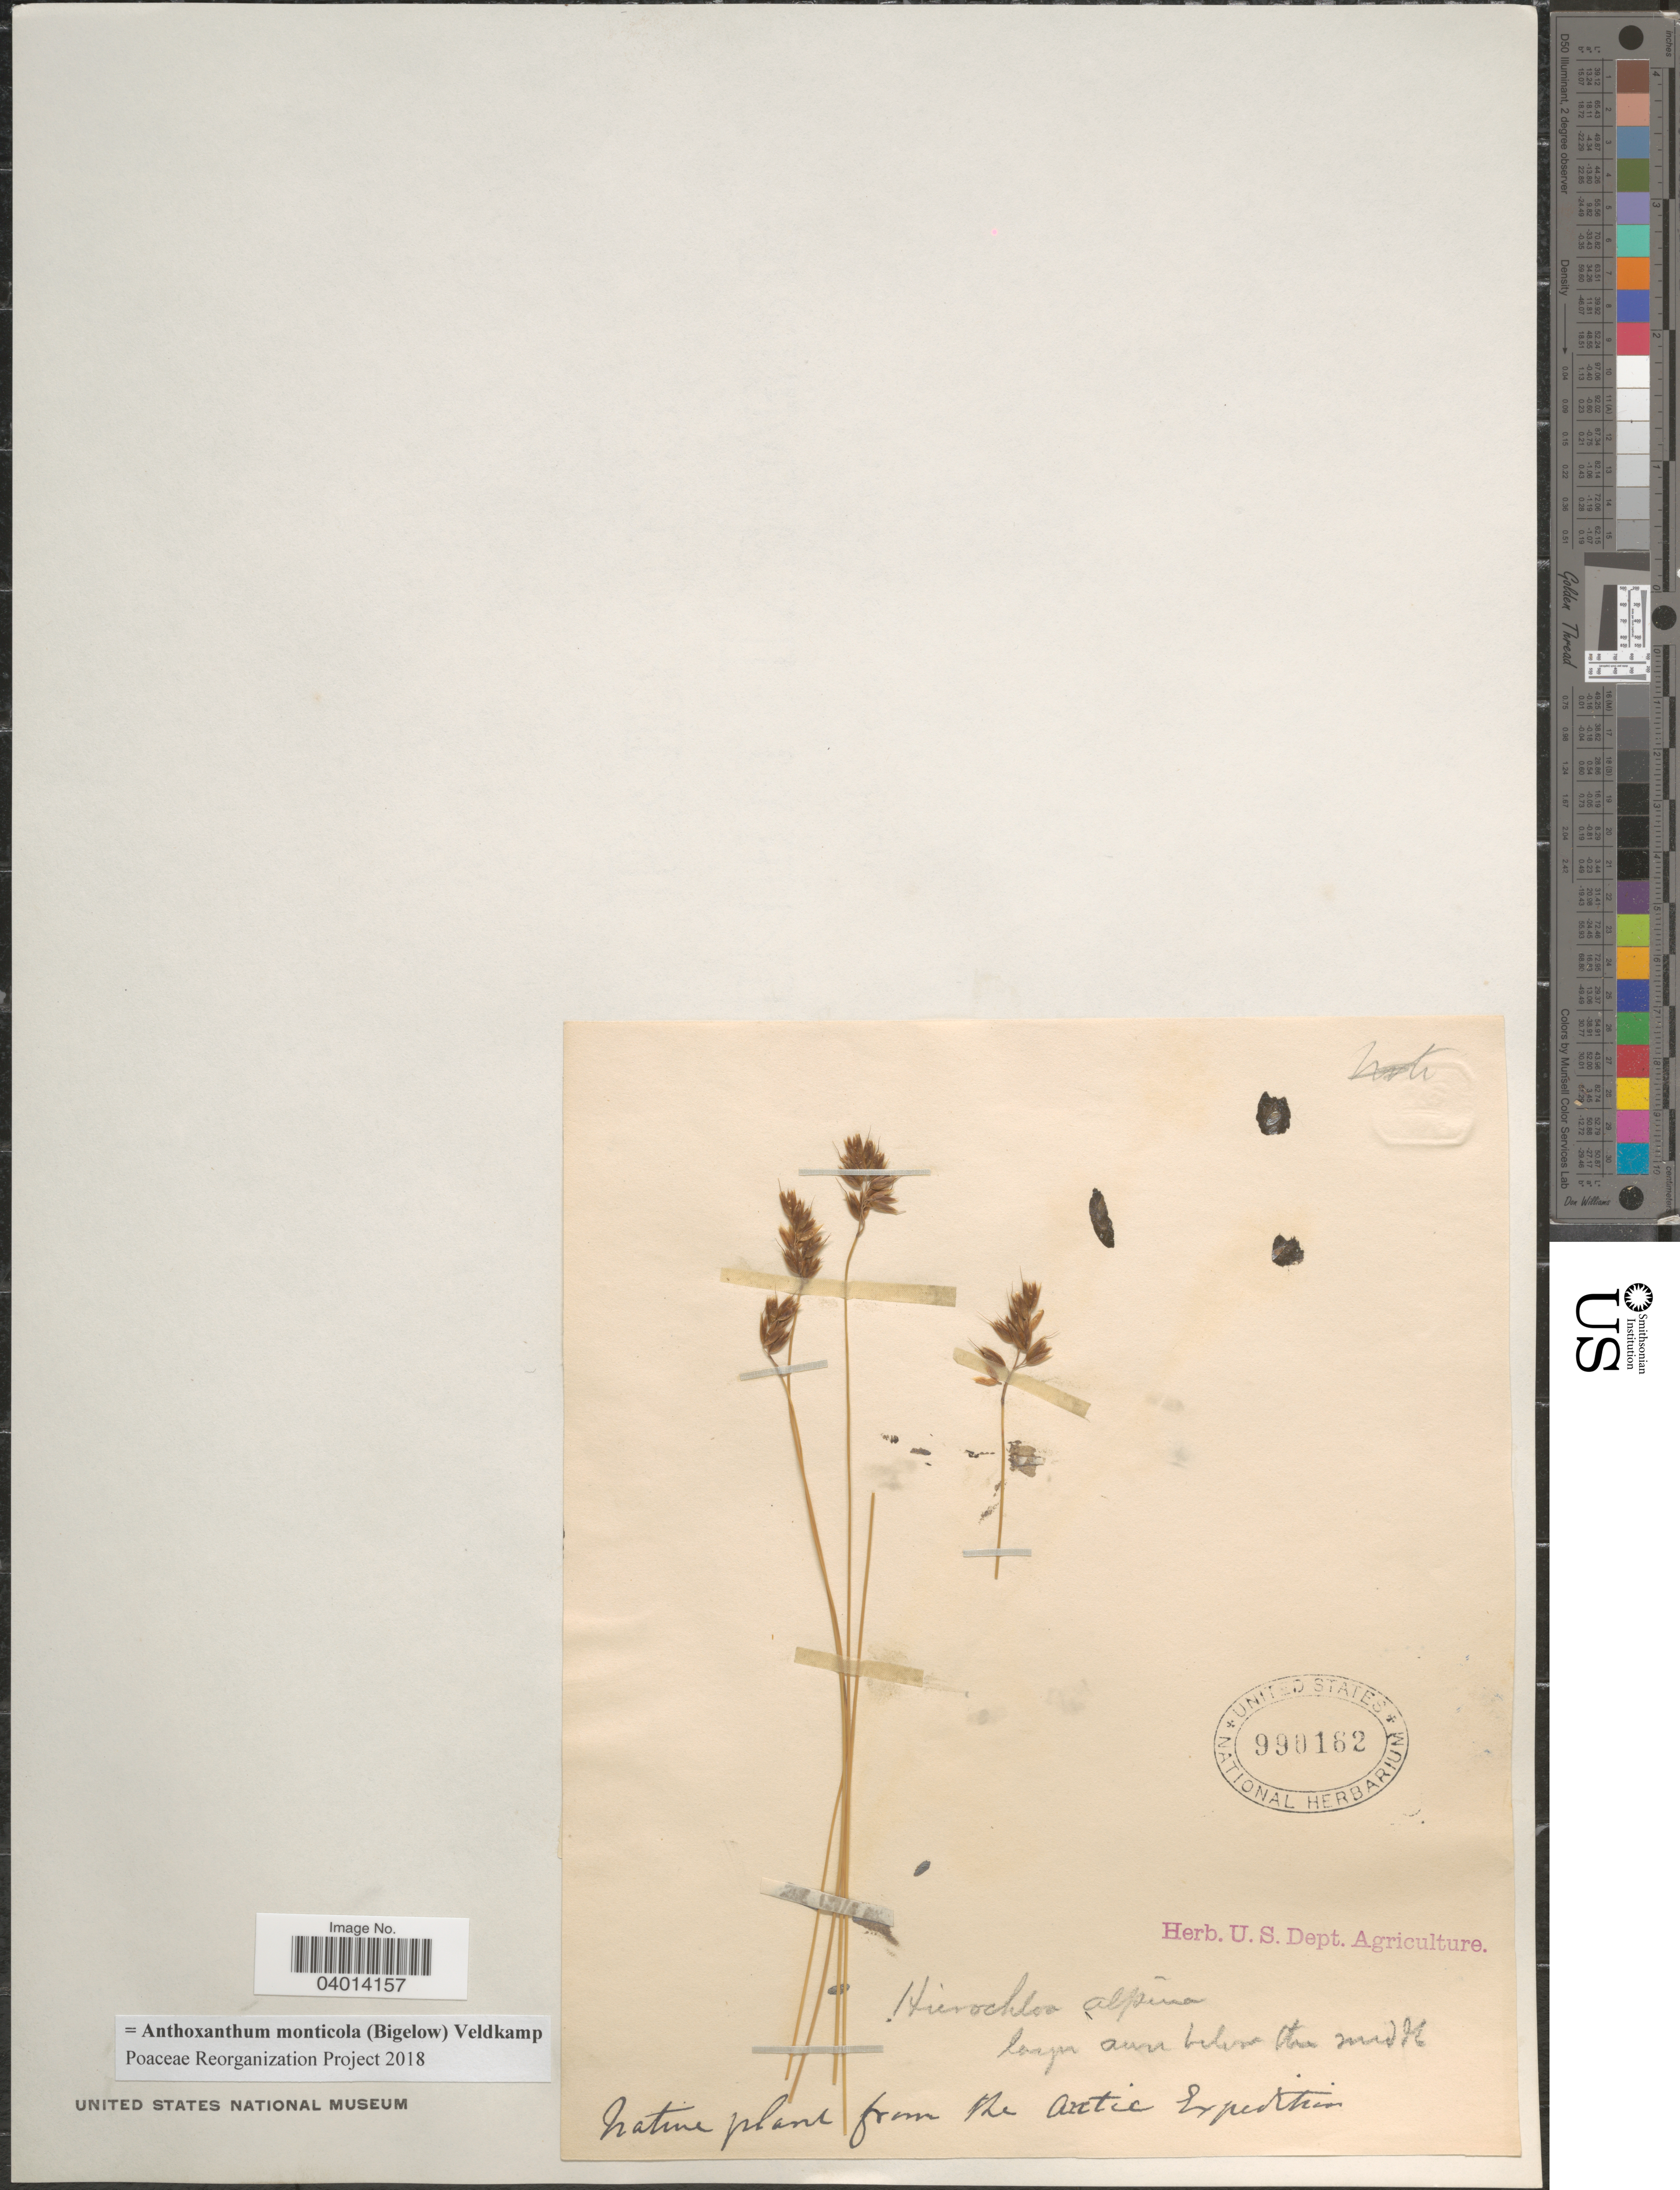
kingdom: Plantae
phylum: Tracheophyta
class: Liliopsida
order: Poales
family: Poaceae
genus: Anthoxanthum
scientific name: Anthoxanthum monticola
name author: (Bigelow) Veldkamp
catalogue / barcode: US 990162